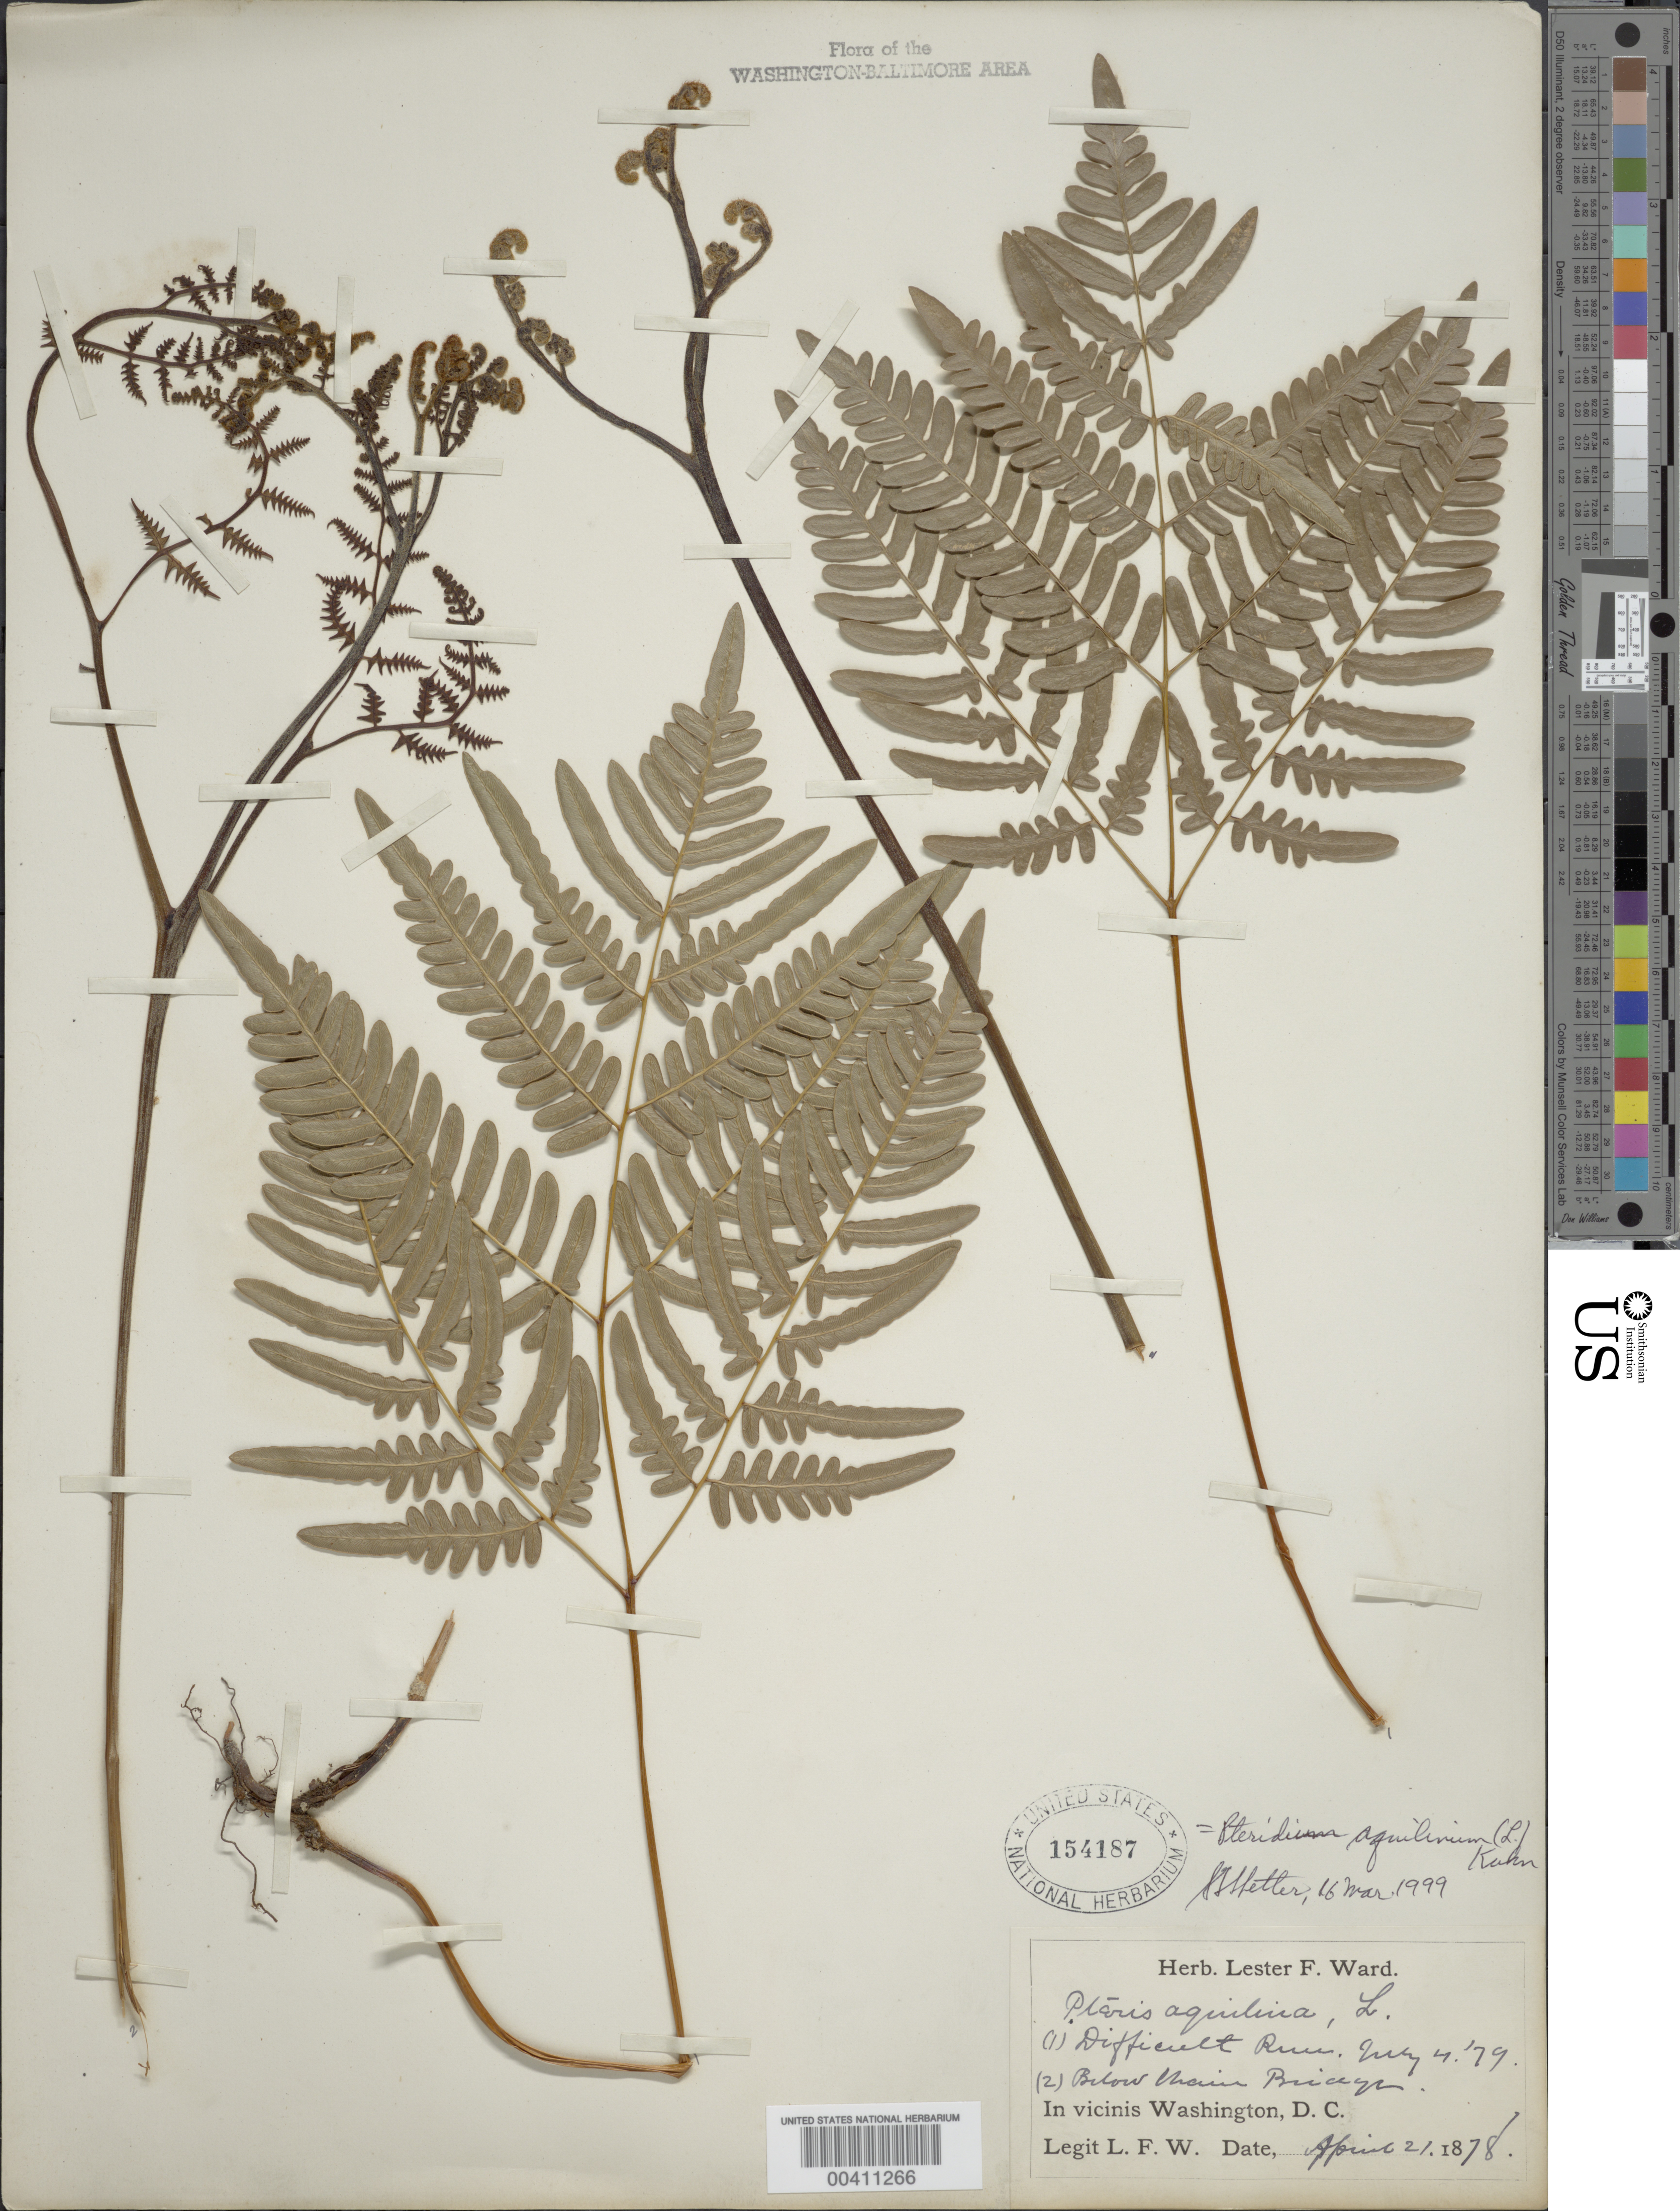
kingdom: Plantae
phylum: Tracheophyta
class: Polypodiopsida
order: Polypodiales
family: Dennstaedtiaceae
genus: Pteridium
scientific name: Pteridium aquilinum var. latiusculum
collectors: L. F. Ward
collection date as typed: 21 Apr 1878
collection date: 1878-04-21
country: United States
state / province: District of Columbia / Virginia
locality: Chain Bridge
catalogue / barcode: US 154187